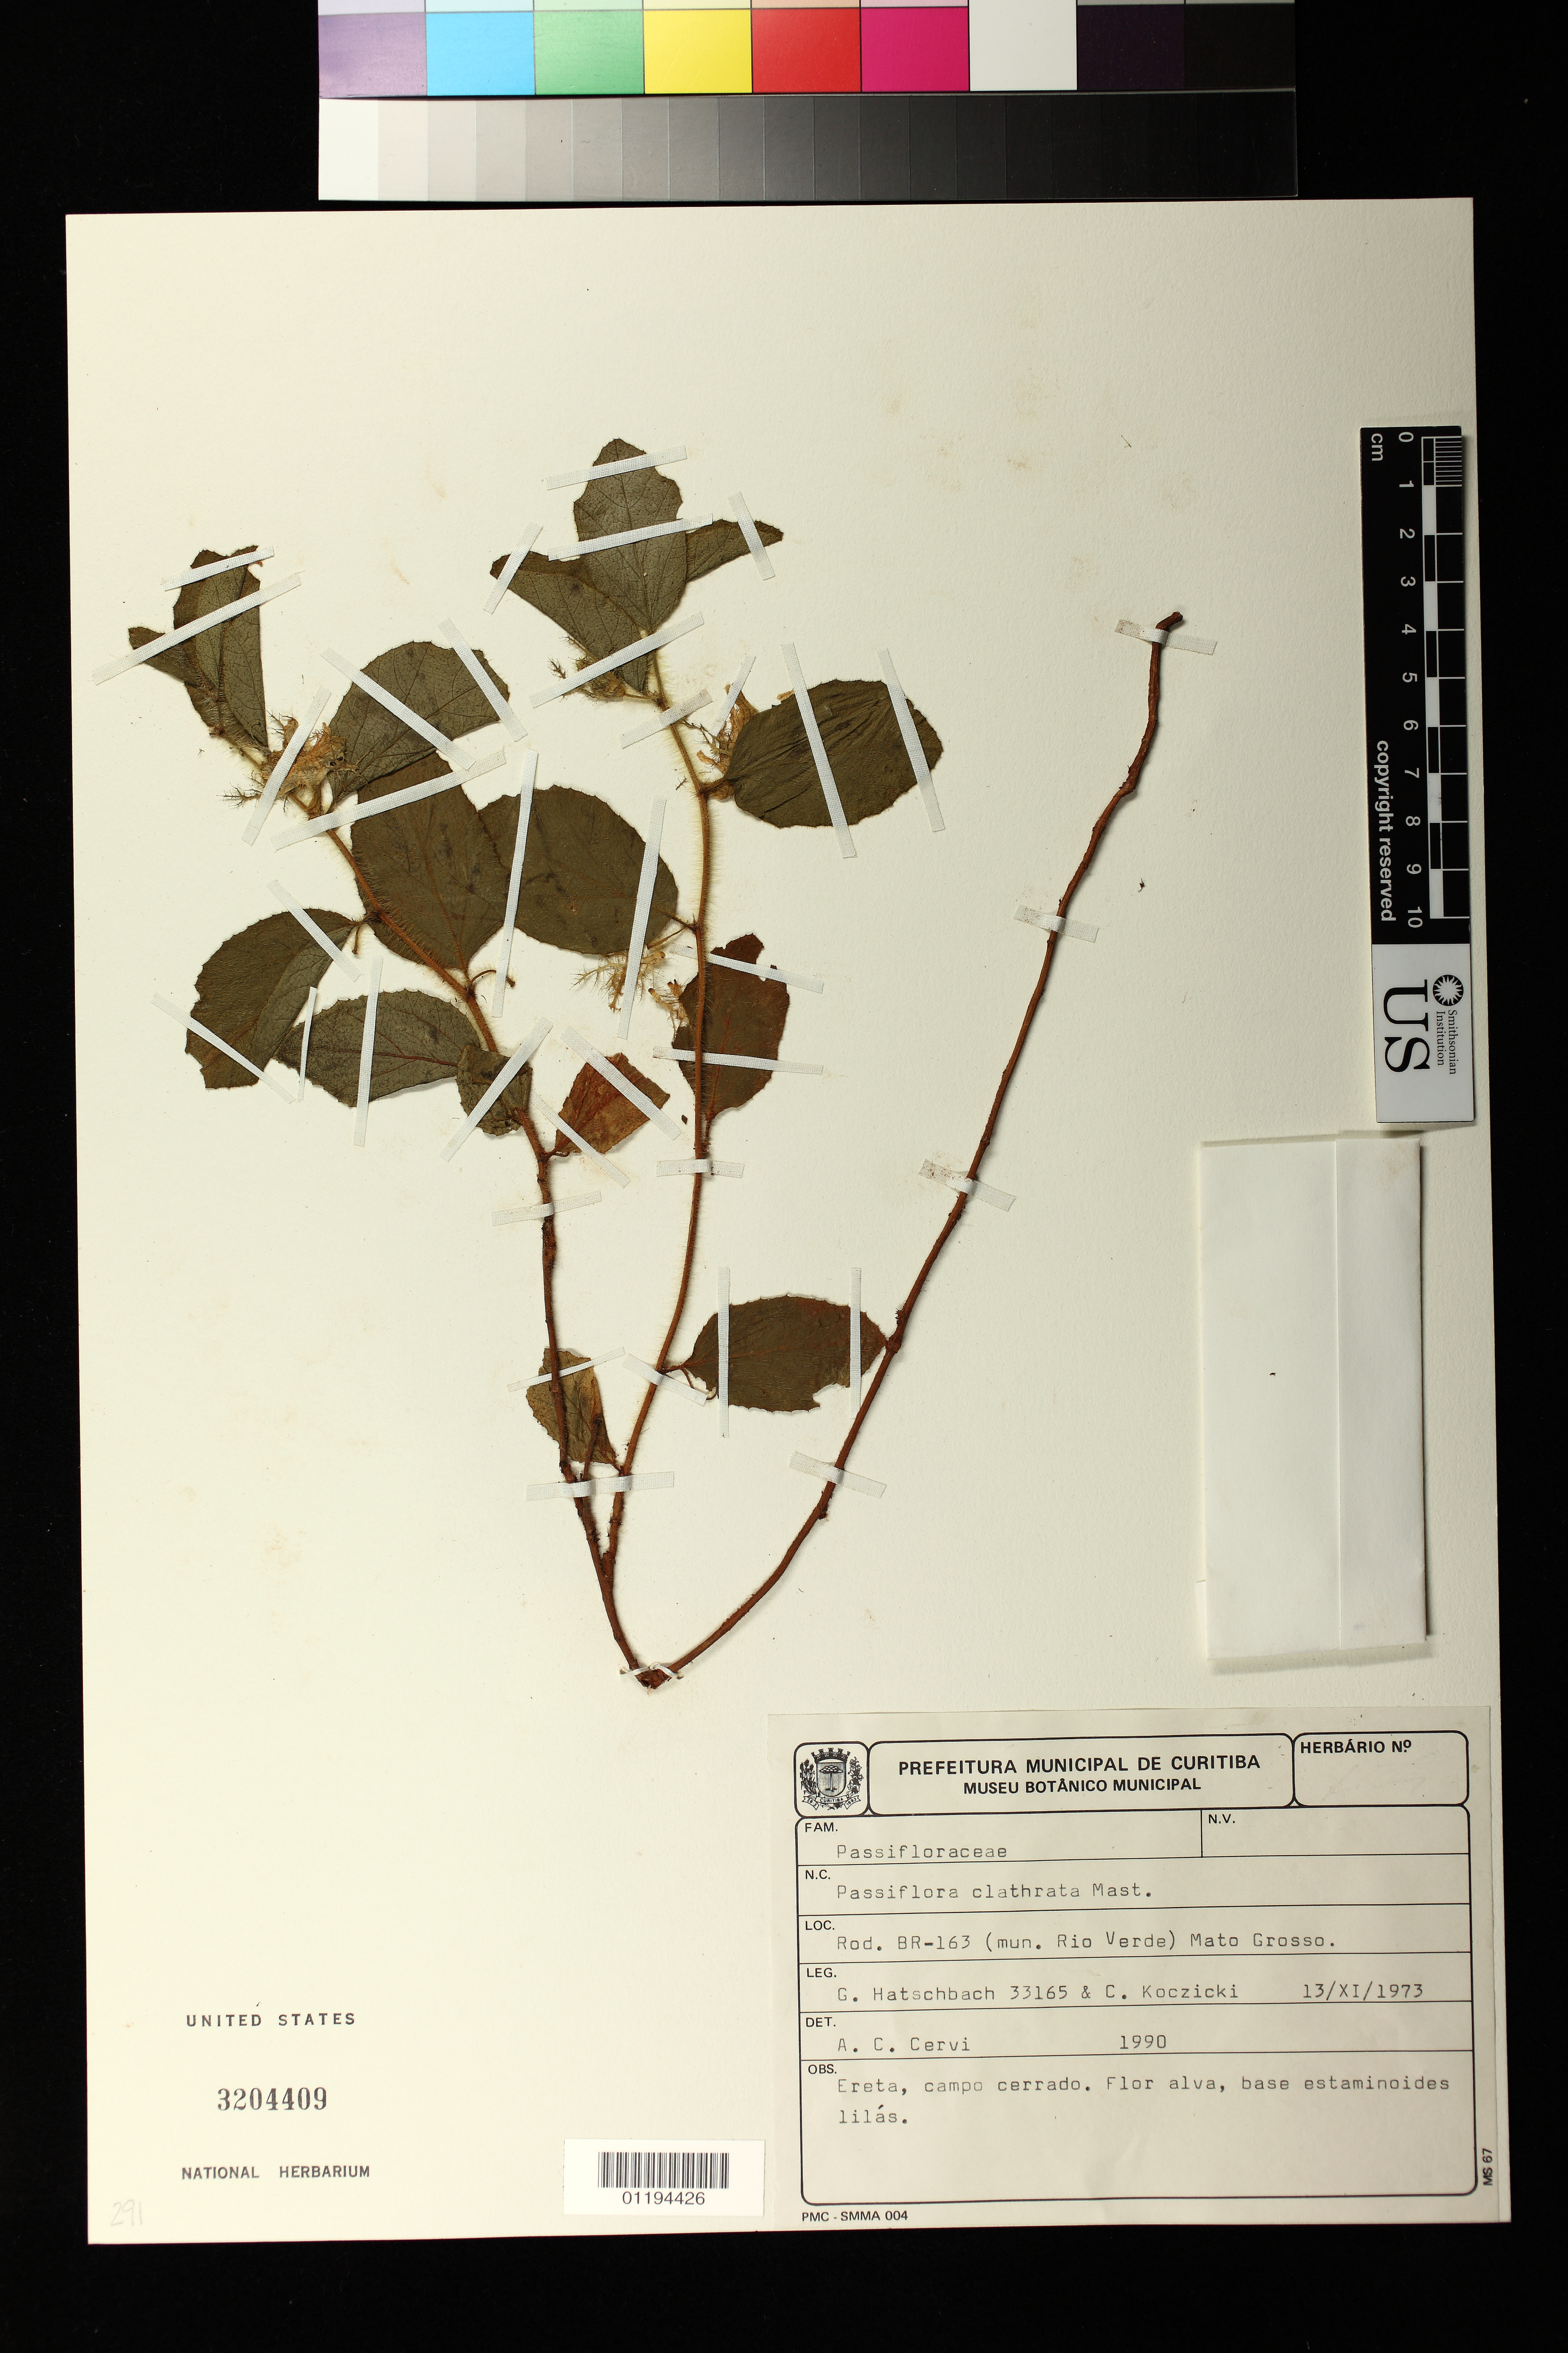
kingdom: Plantae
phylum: Tracheophyta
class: Magnoliopsida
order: Malpighiales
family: Passifloraceae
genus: Passiflora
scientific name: Passiflora clathrata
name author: Mast.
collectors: G. Hatschbach & C. Koczicki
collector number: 33165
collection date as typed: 13 Nov 1973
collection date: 1973-11-13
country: Brazil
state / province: Mato Grosso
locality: Rod. BR-163 (municipal del Rio Verde)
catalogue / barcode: US 3204409